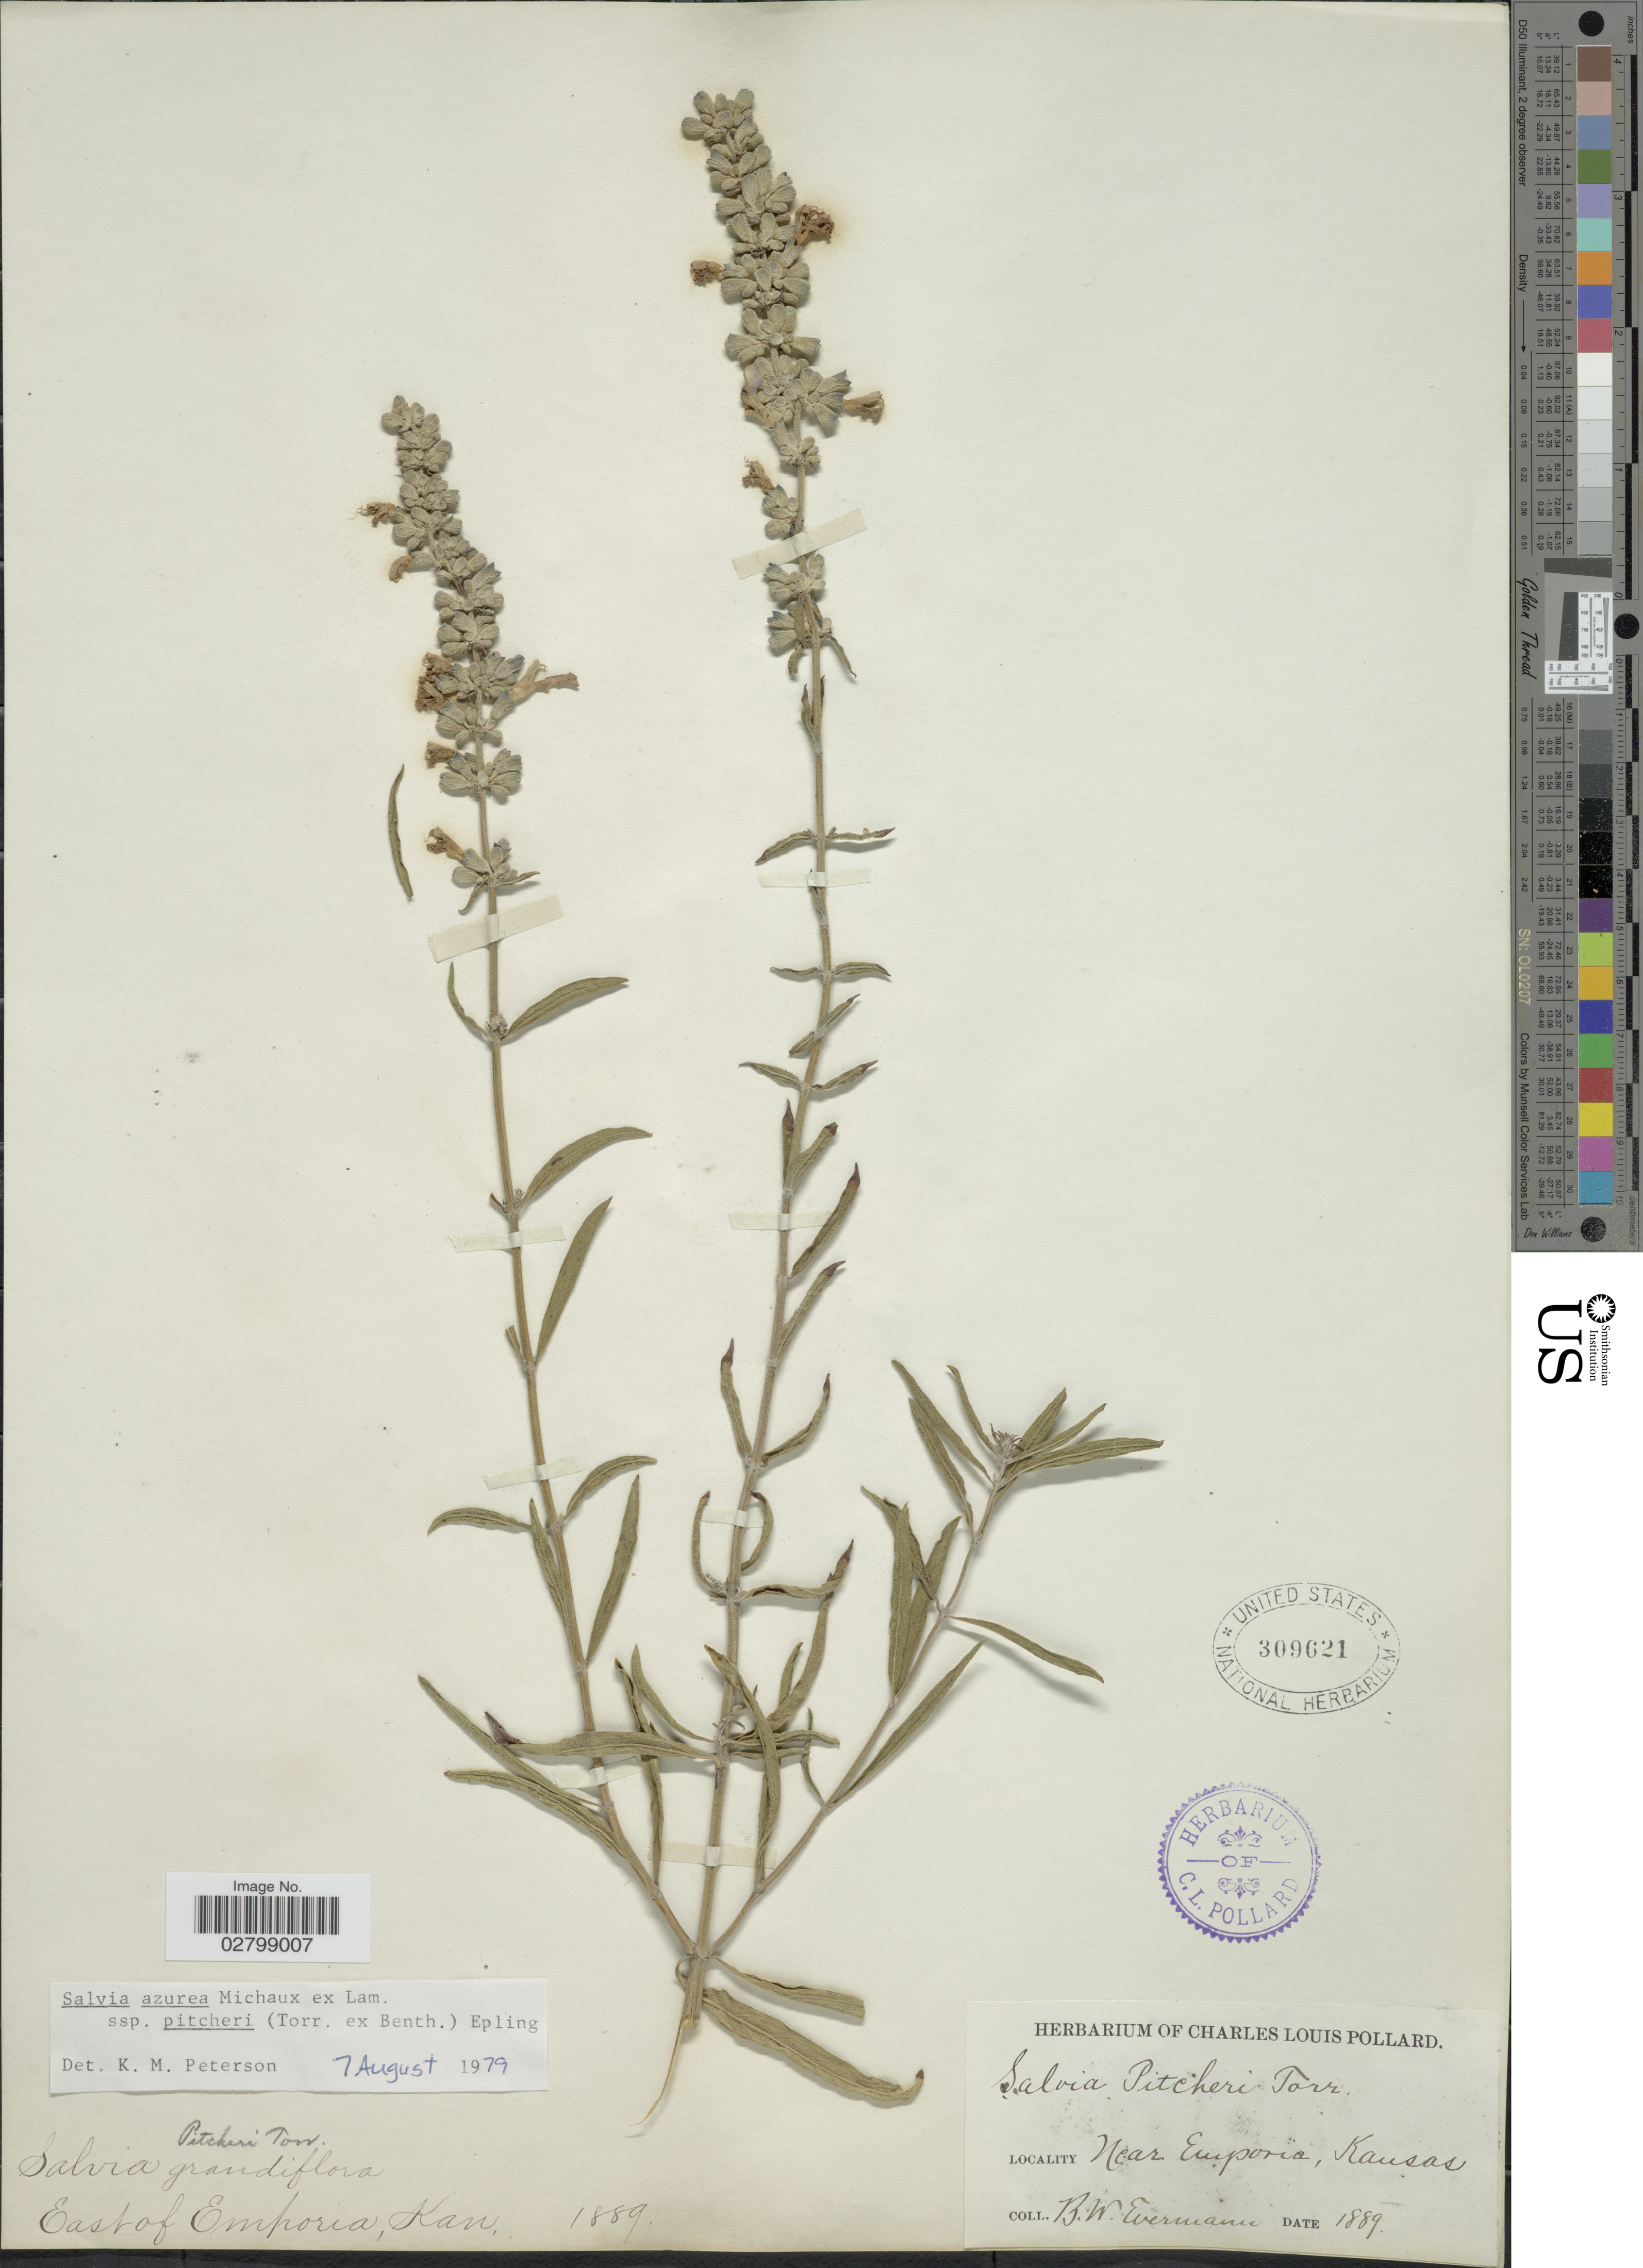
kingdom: Plantae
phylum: Tracheophyta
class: Magnoliopsida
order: Lamiales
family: Lamiaceae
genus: Salvia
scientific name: Salvia azurea subsp. pitcheri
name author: Michx. ex Lam.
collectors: B. W. Evermann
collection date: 1889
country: United States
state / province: Kansas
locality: Near Emporia.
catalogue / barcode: US 309621